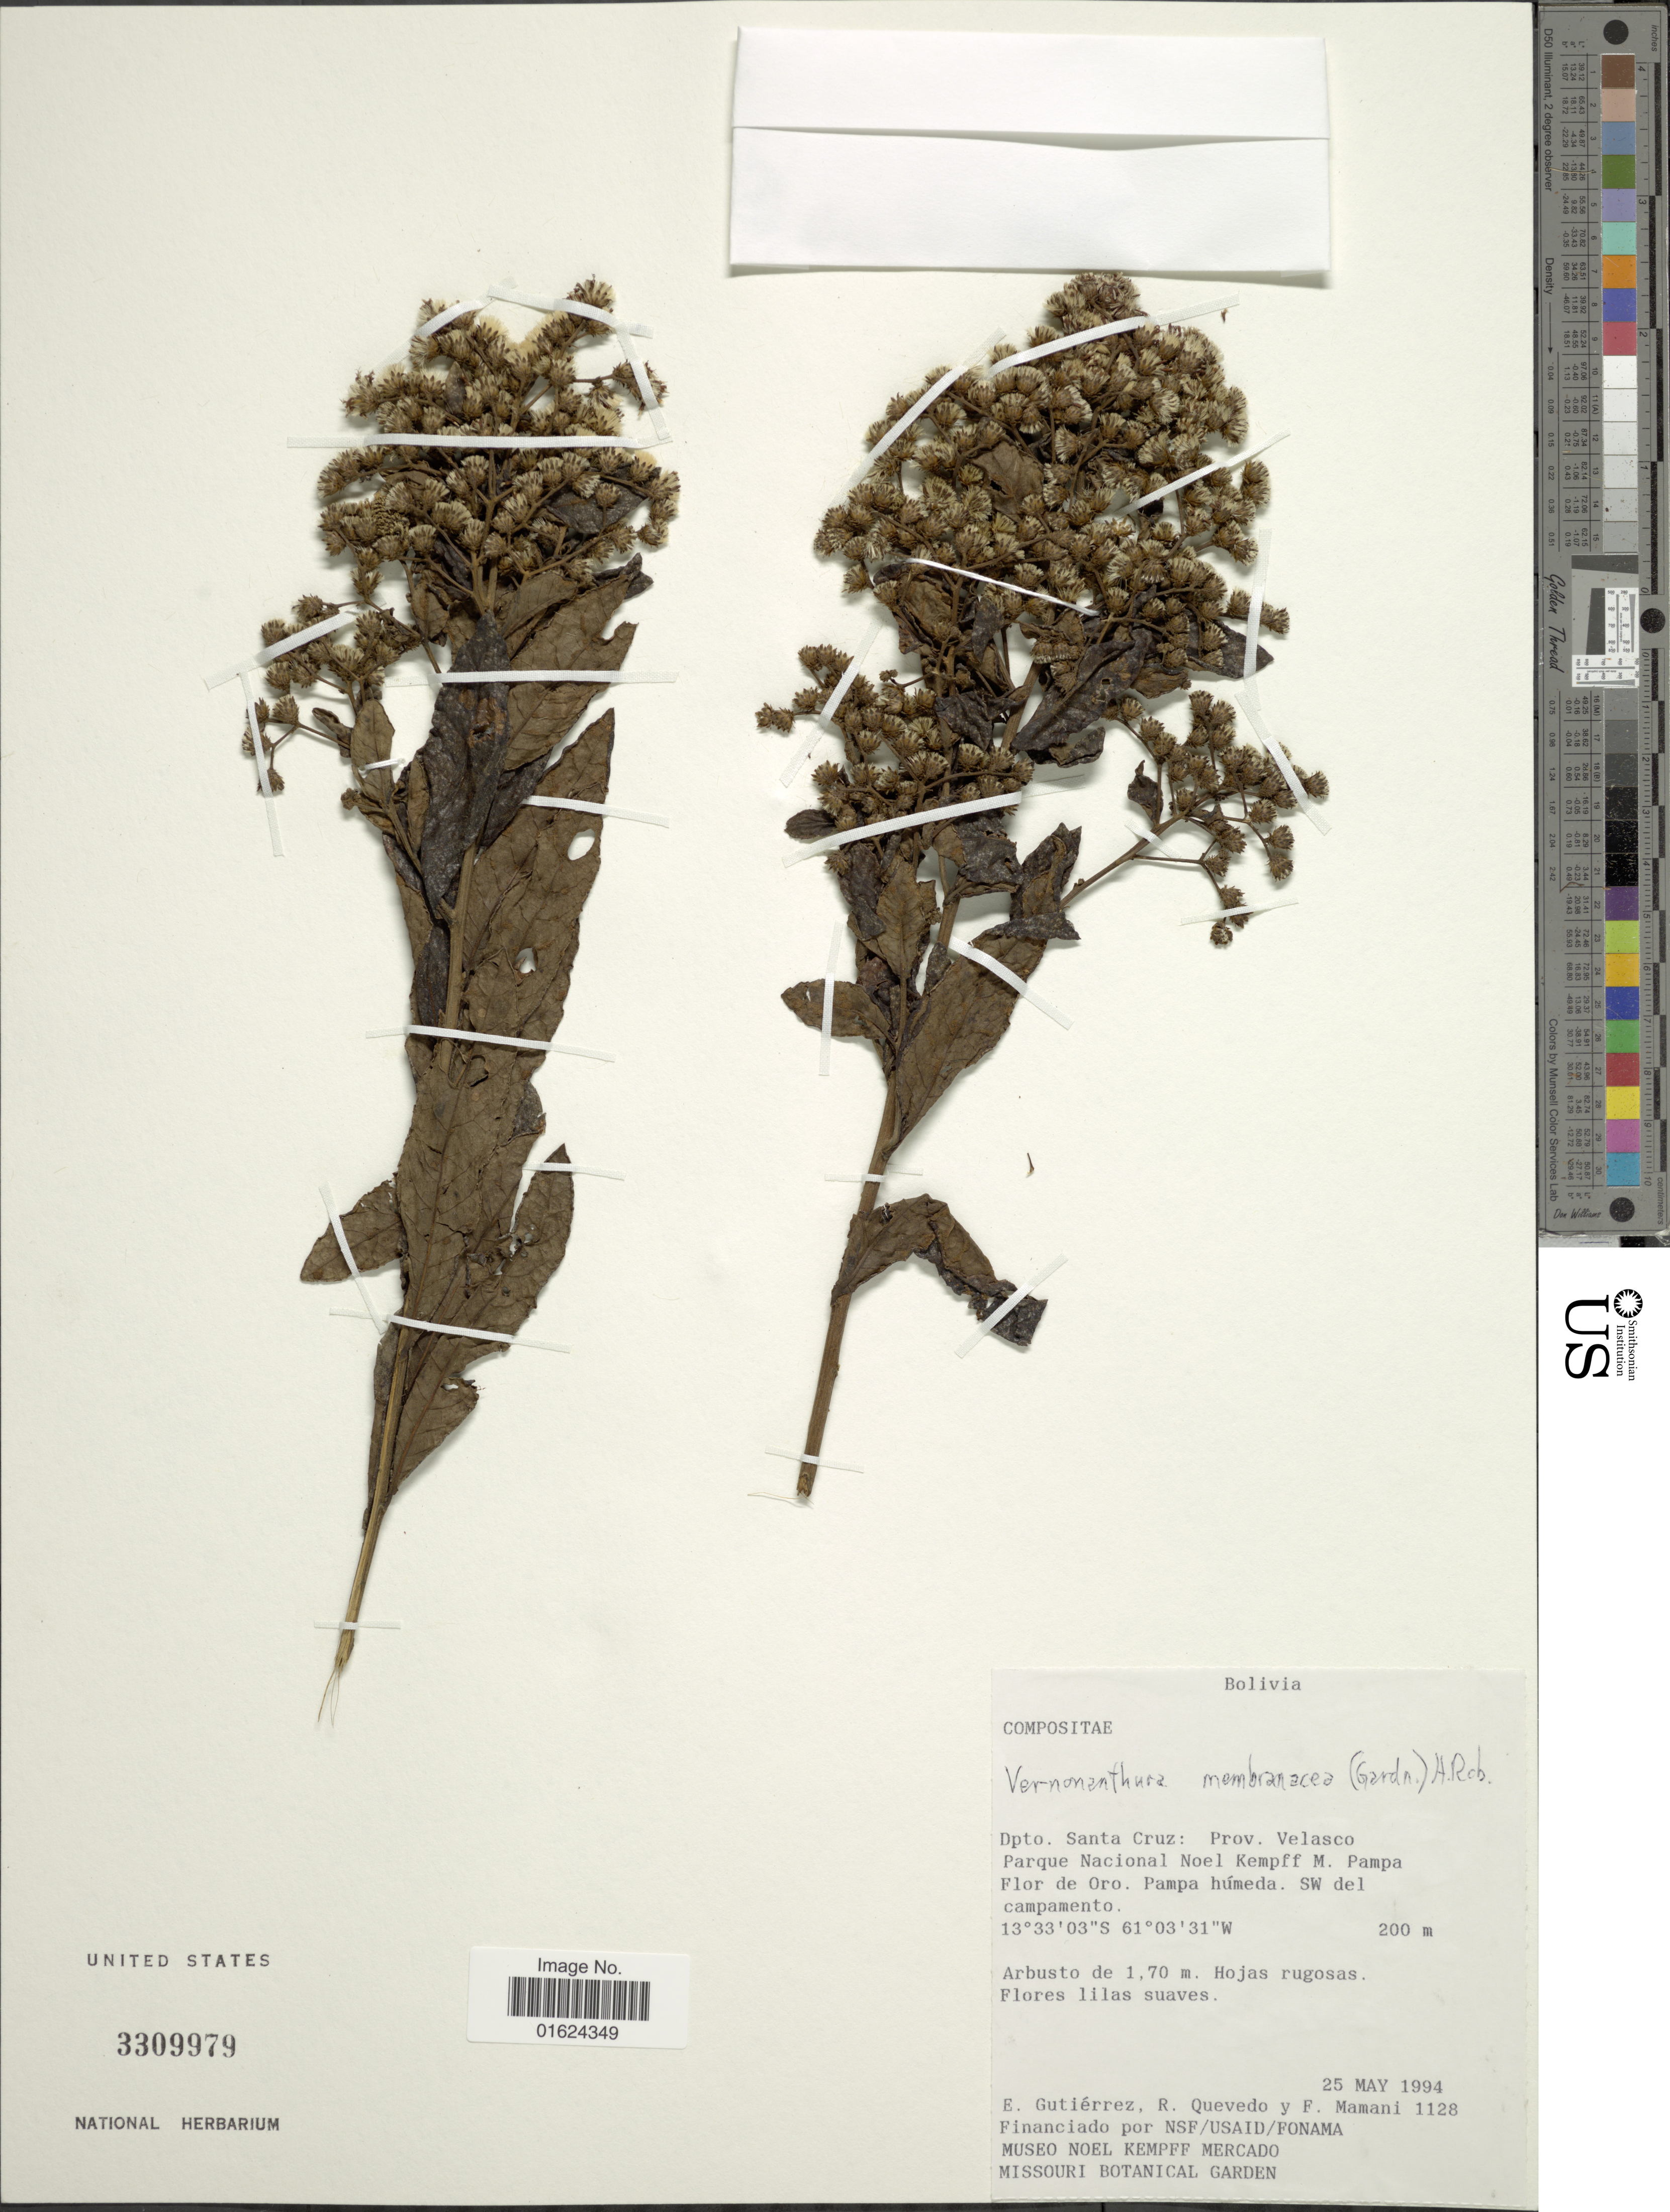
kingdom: Plantae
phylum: Tracheophyta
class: Magnoliopsida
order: Asterales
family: Asteraceae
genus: Vernonanthura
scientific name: Vernonanthura membranacea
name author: (Gardner) H. Rob.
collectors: E. Gutiérrez, R. Quevedo & F. Mamani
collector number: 1128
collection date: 1994-05-25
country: Bolivia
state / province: Santa Cruz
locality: Bolivia. Dpto.Santa Cruz: Prov. Velasco, Parque Nacional Noel Kempff, M. Pampa Flor. de Oro.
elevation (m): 200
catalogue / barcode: US 3309979